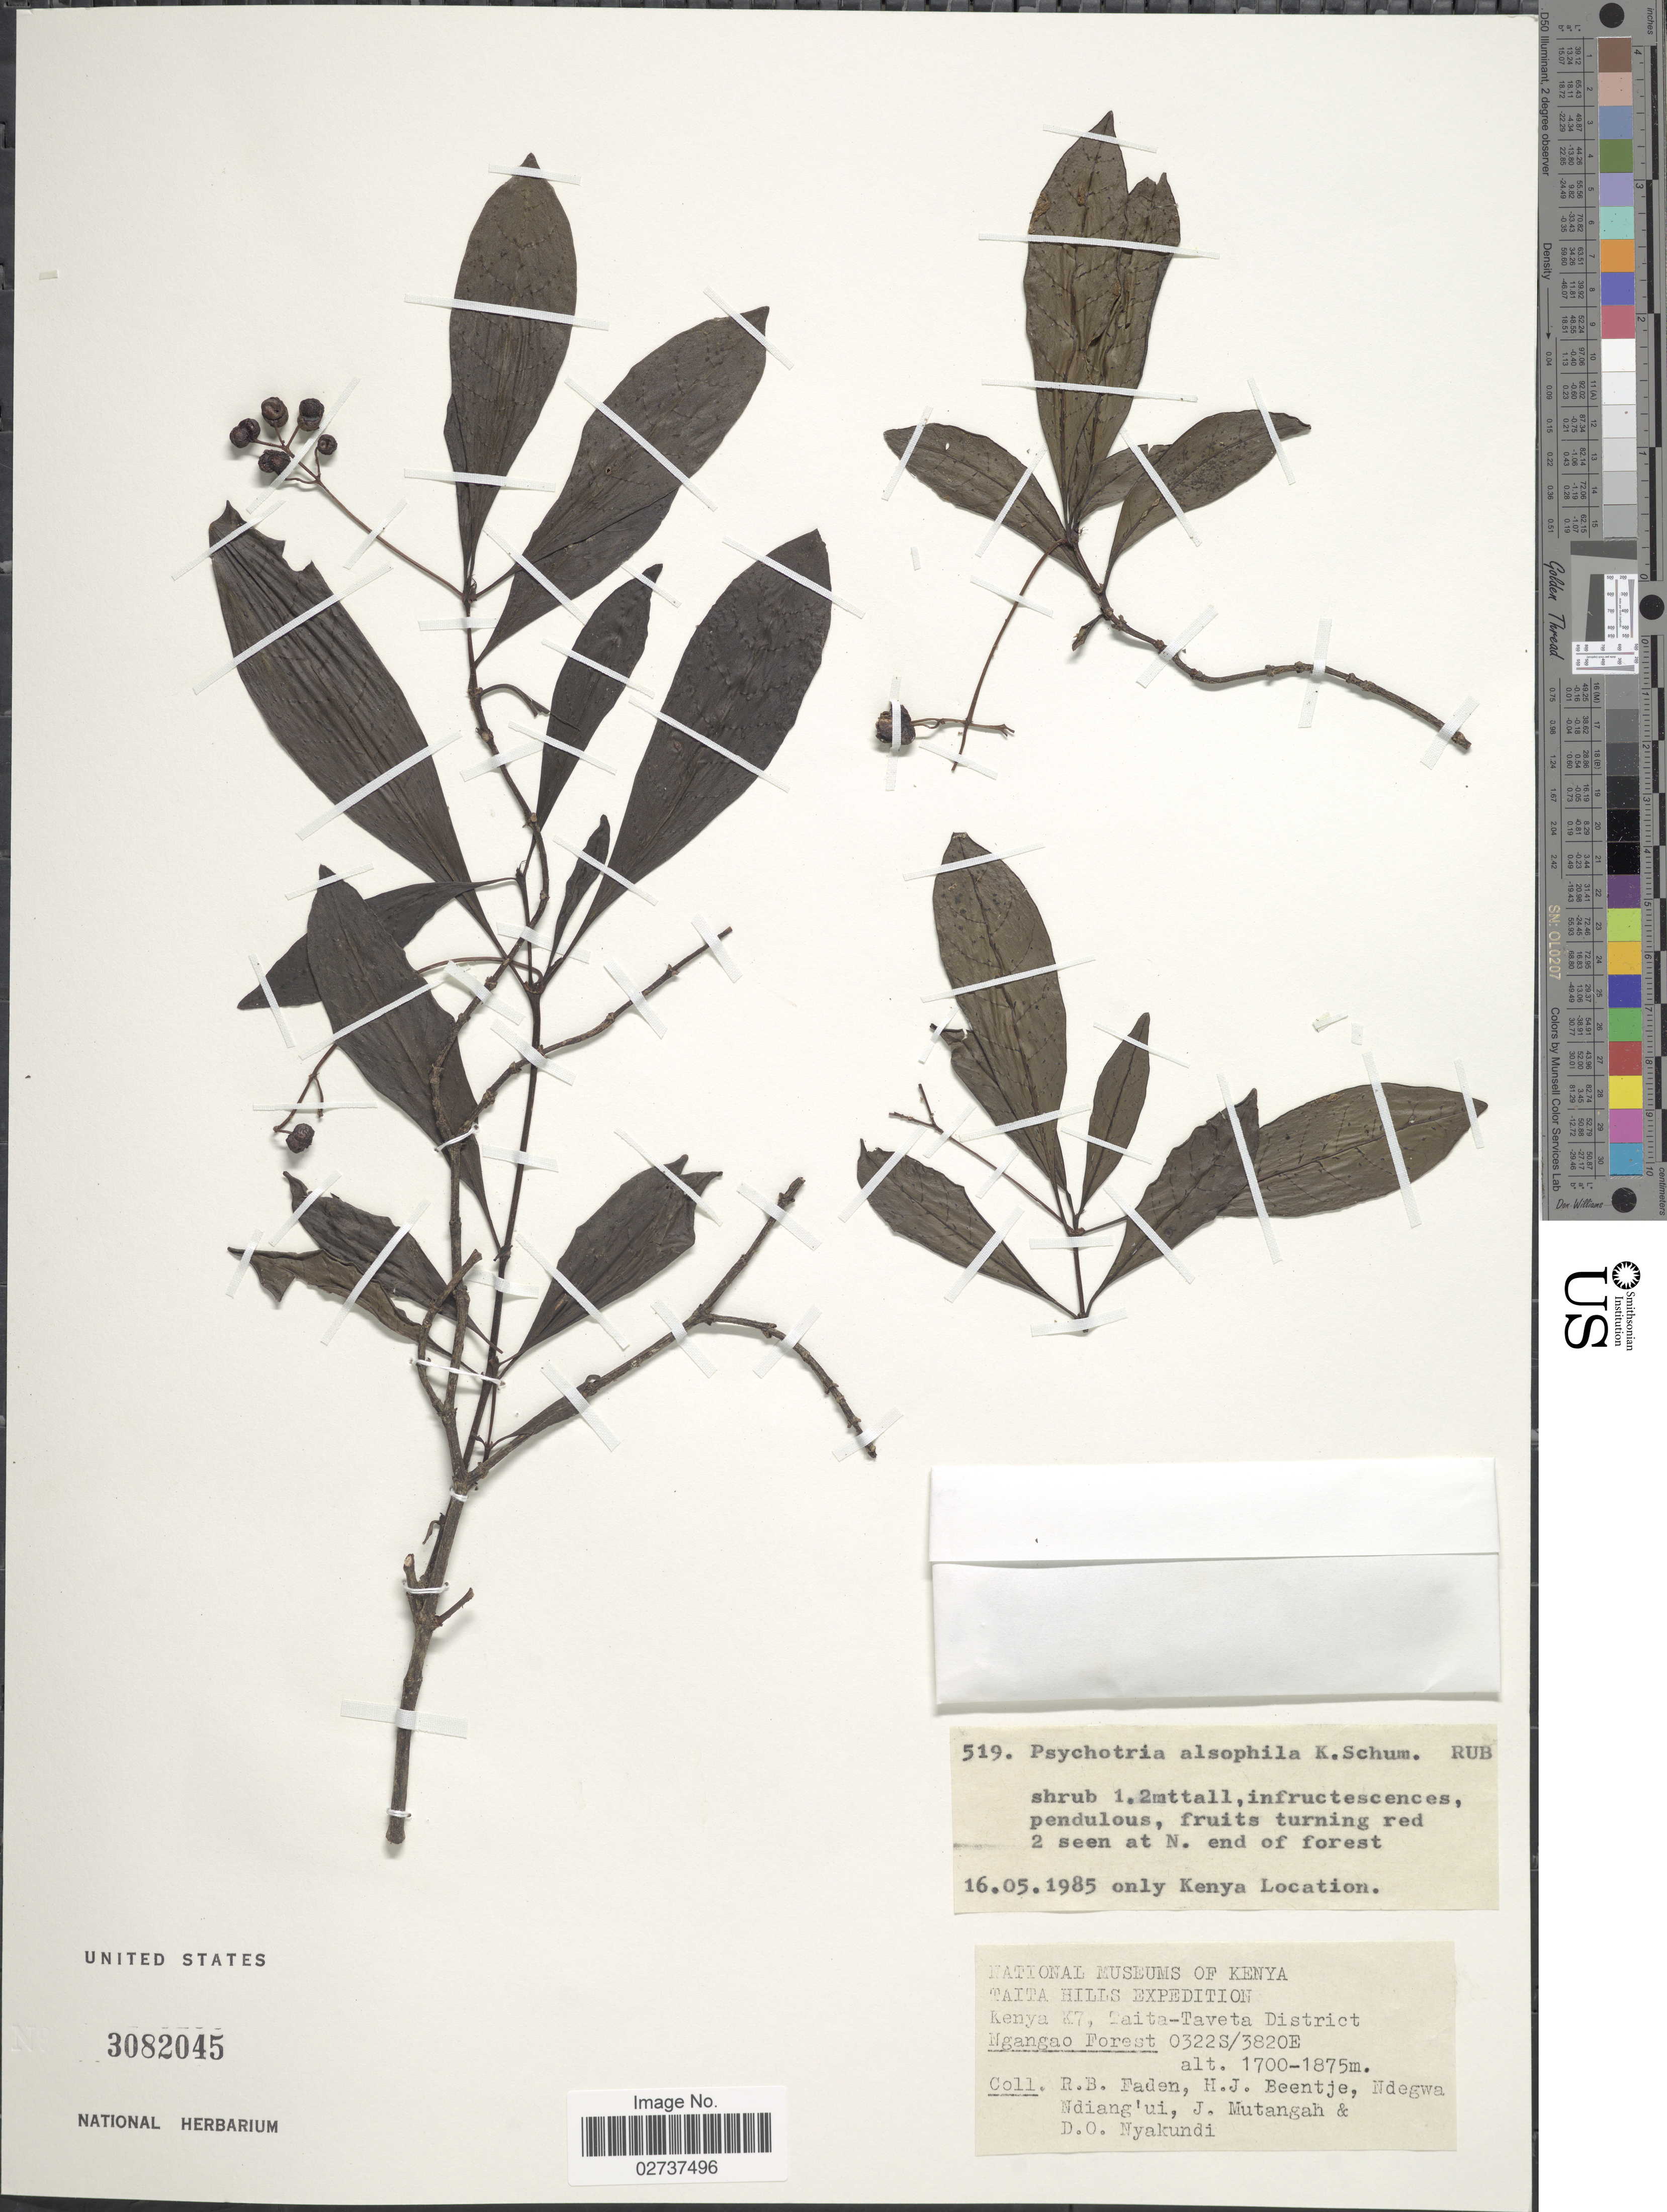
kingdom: Plantae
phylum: Tracheophyta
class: Magnoliopsida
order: Gentianales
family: Rubiaceae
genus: Psychotria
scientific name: Psychotria alsophila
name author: K. Schum.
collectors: R. B. Faden, H. J. Beentje, Ndegwa Ndiang'ui, J. Mutangah & D. Nyakundi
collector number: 519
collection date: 1985-05-16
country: Kenya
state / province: Taita Taveta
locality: Taita Hills, Kneya K7, Ngangao Forest.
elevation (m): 1700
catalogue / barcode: US 3082045